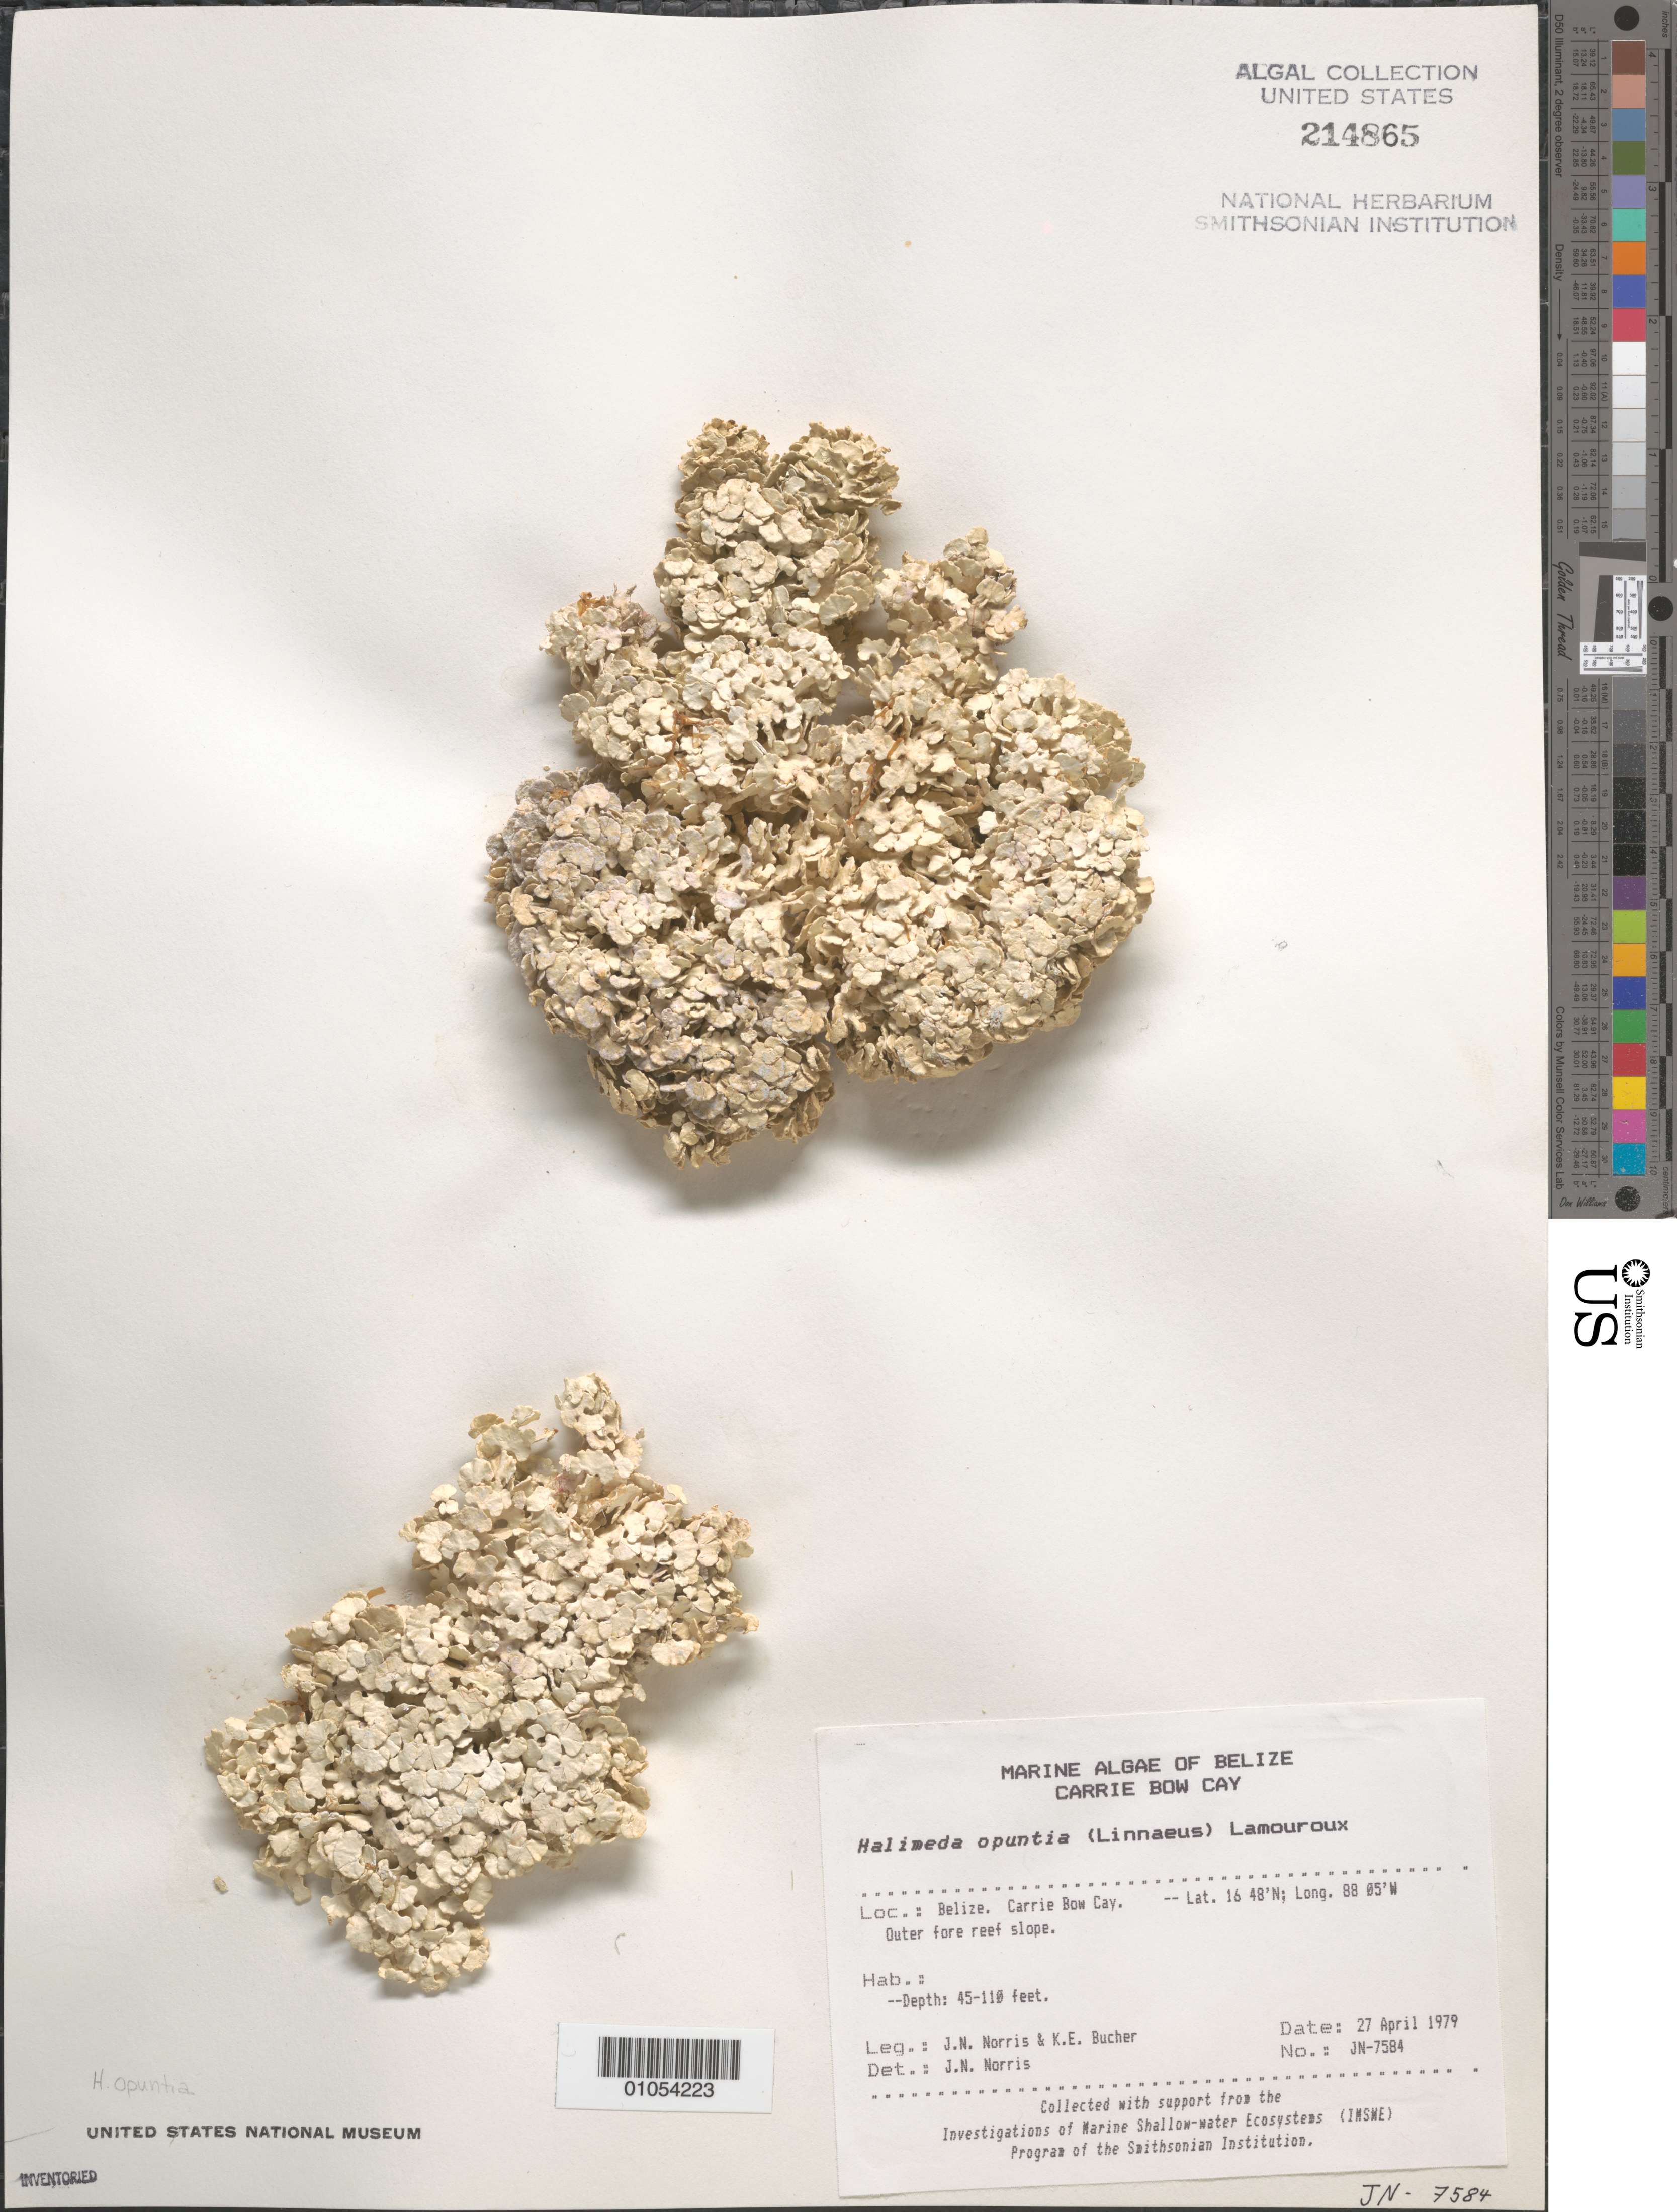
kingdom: Plantae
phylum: Chlorophyta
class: Ulvophyceae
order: Bryopsidales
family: Halimedaceae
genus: Halimeda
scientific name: Halimeda opuntia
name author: (L.) J.V.Lamouroux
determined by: Norris, James N.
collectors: J. N. Norris & K. E. Bucher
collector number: JN-7584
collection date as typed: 27 Apr 1979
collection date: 1979-04-27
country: Belize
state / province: Stann Creek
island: Carrie Bow Cay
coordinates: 16 48'N, 88 05'W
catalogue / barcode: US 214865